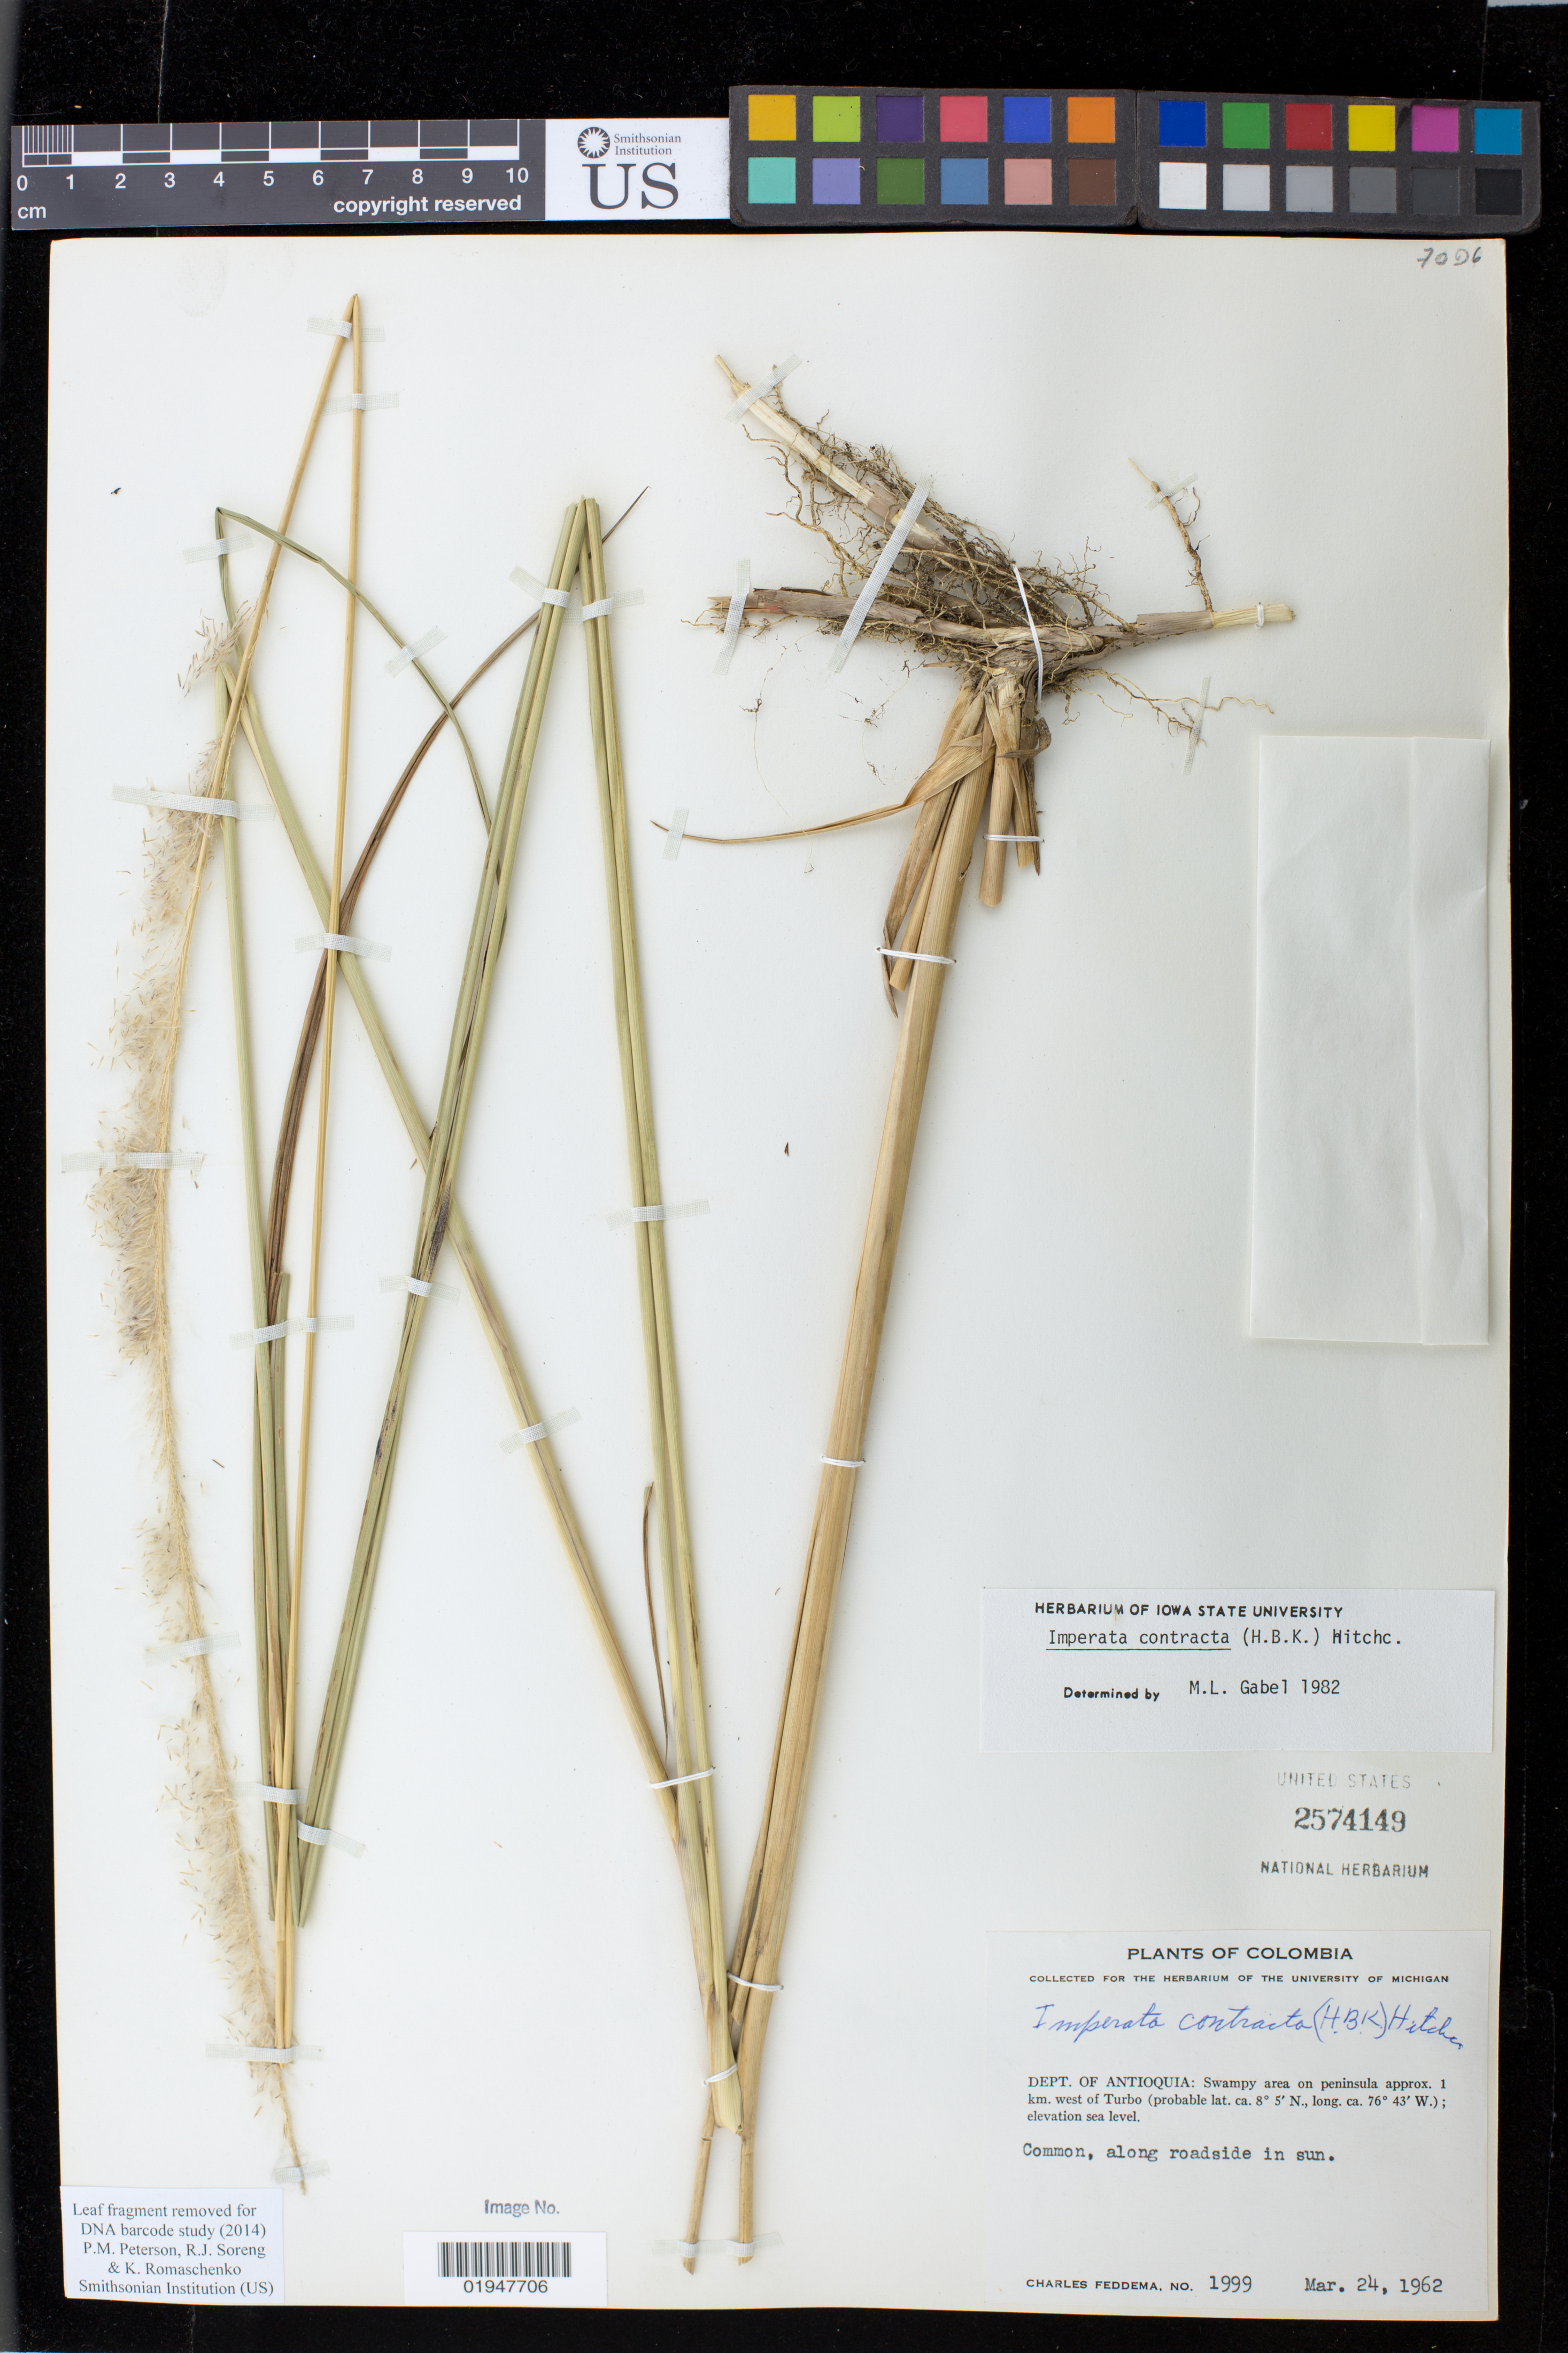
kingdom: Plantae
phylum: Tracheophyta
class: Liliopsida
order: Poales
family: Poaceae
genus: Imperata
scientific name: Imperata contracta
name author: (Kunth) Hitchc.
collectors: C. Feddema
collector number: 1999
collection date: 1962-03-24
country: Colombia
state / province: Antioquia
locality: Swampy area on peninsula approx. 1 km. west of Turbo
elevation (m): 0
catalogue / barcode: US 2574149